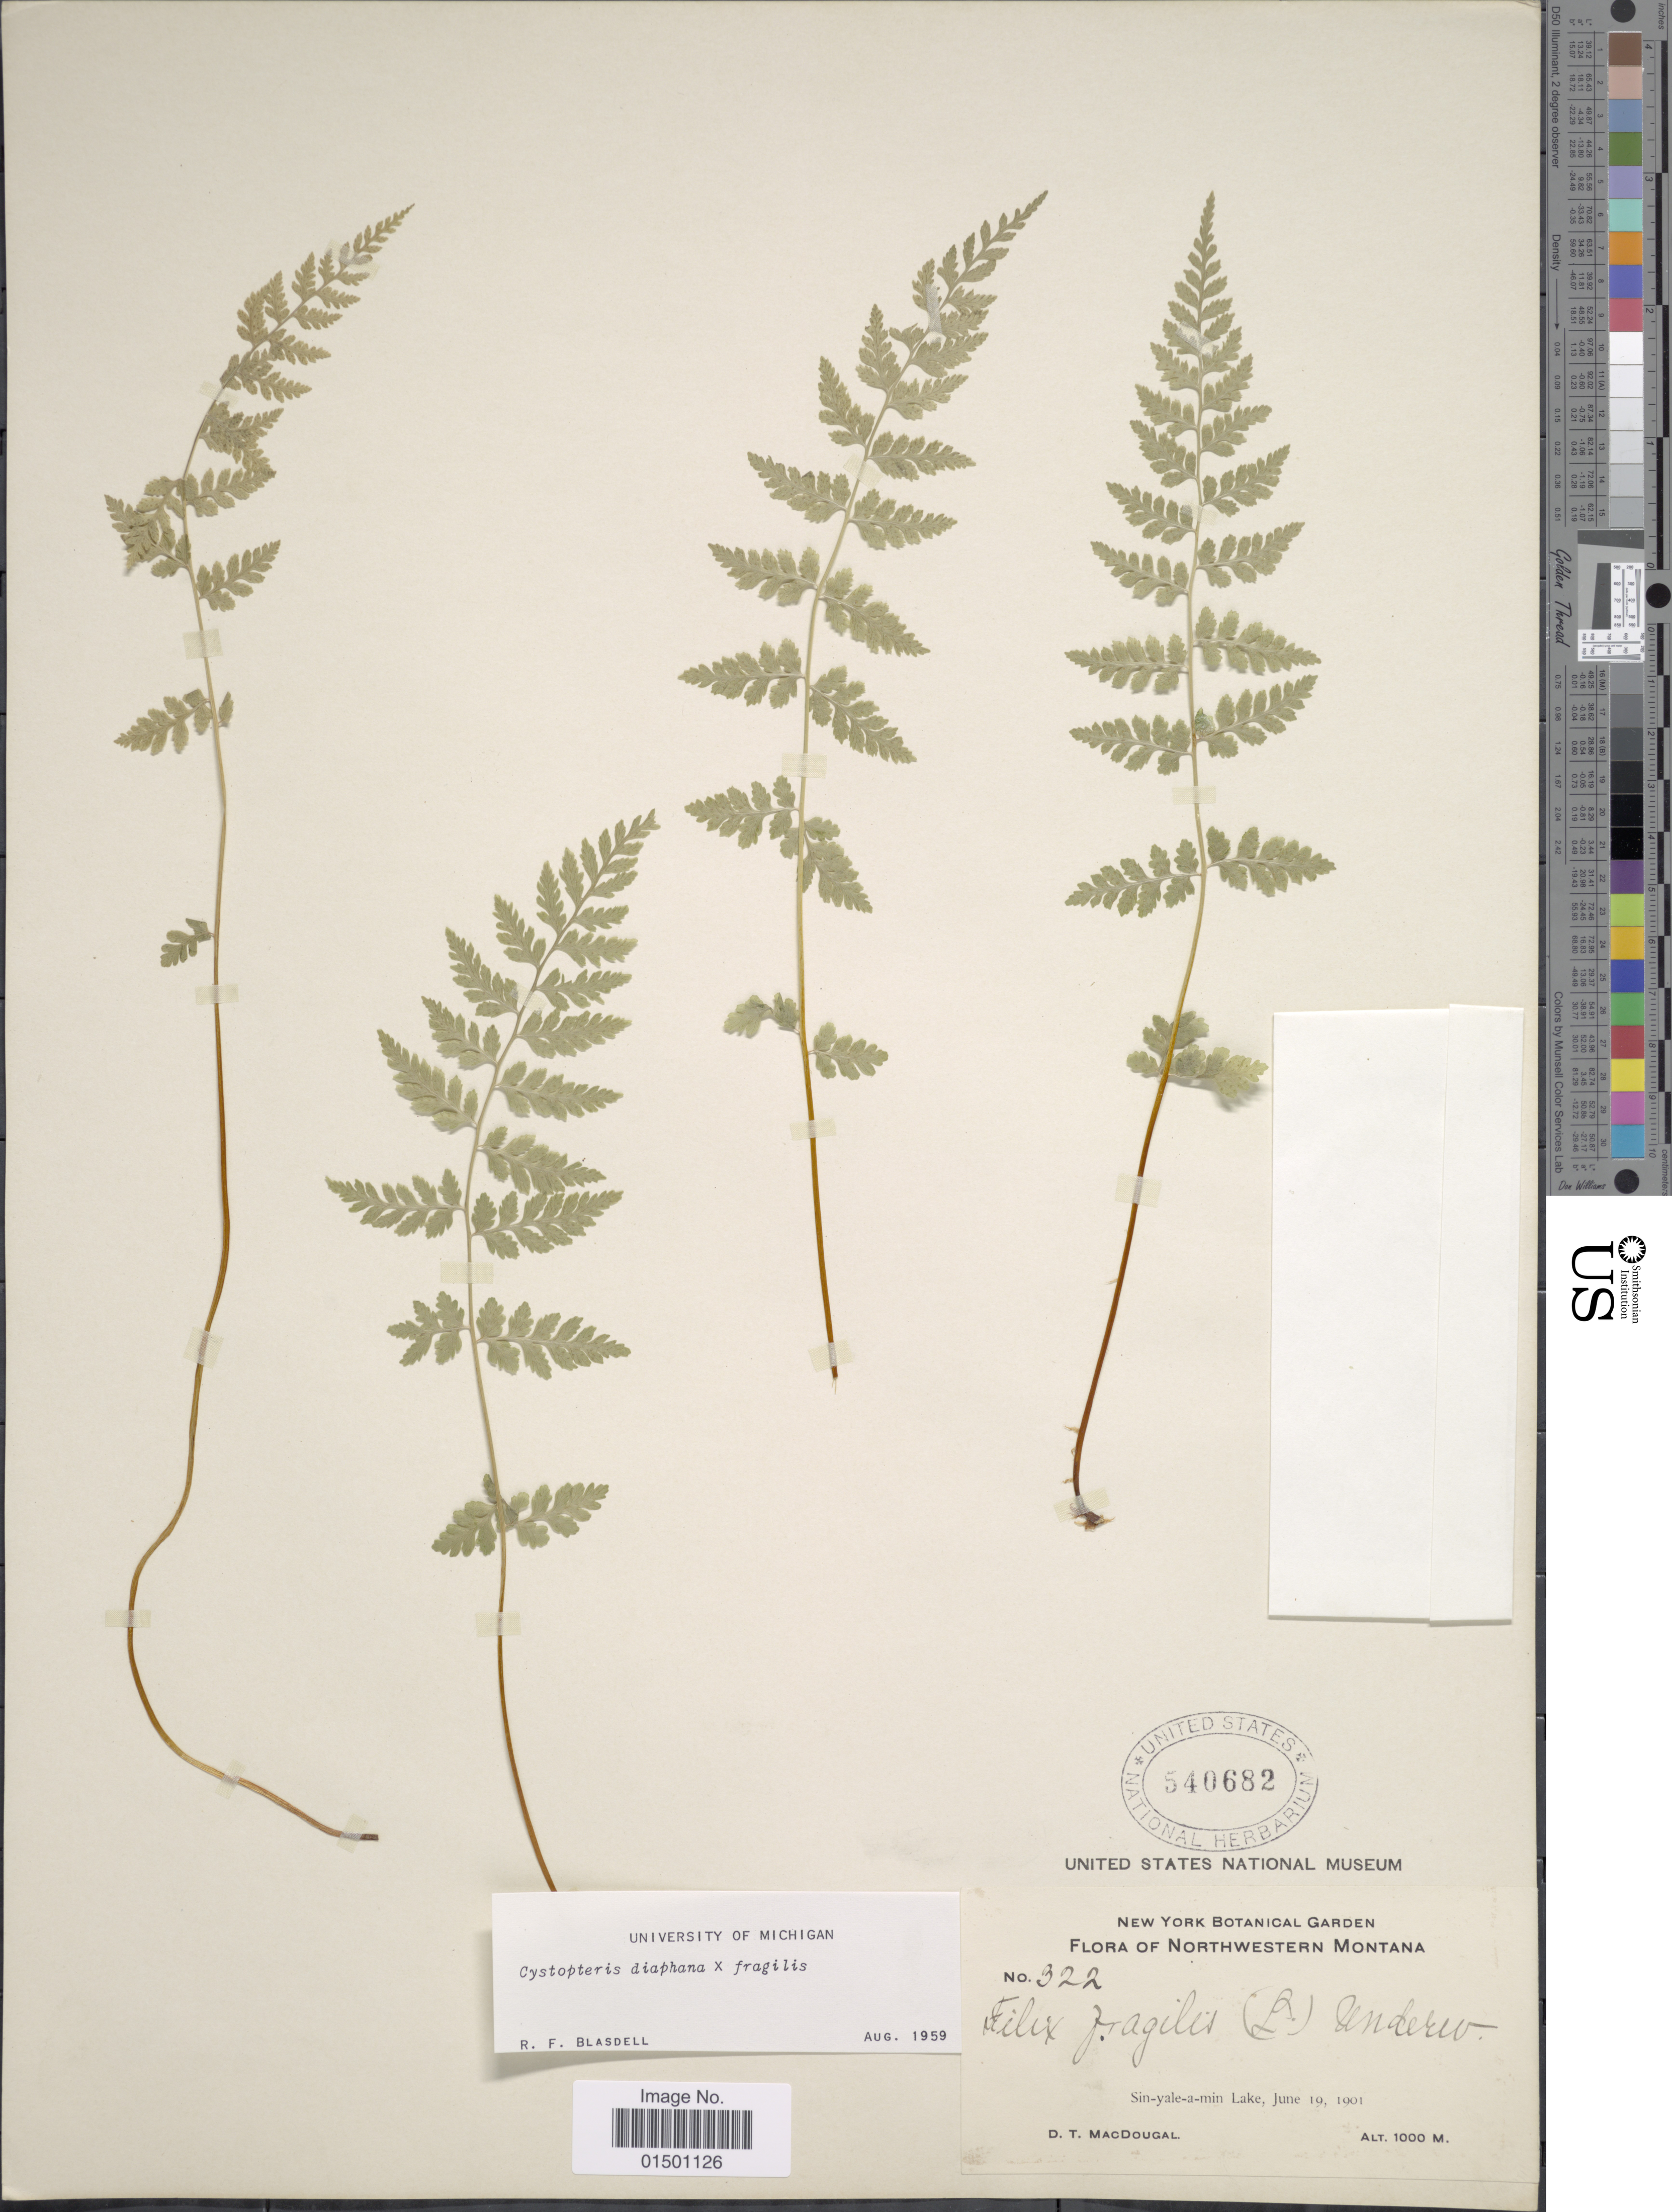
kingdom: Plantae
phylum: Tracheophyta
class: Polypodiopsida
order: Polypodiales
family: Cystopteridaceae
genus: Cystopteris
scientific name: Cystopteris diaphana x C. fragilis (L.) Bernh.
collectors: D. T. MacDougal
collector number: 322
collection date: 1901-06-19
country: United States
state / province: Montana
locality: Northwestern Montana, Sin-yale-a-min Lake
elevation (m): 1000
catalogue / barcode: US 540682